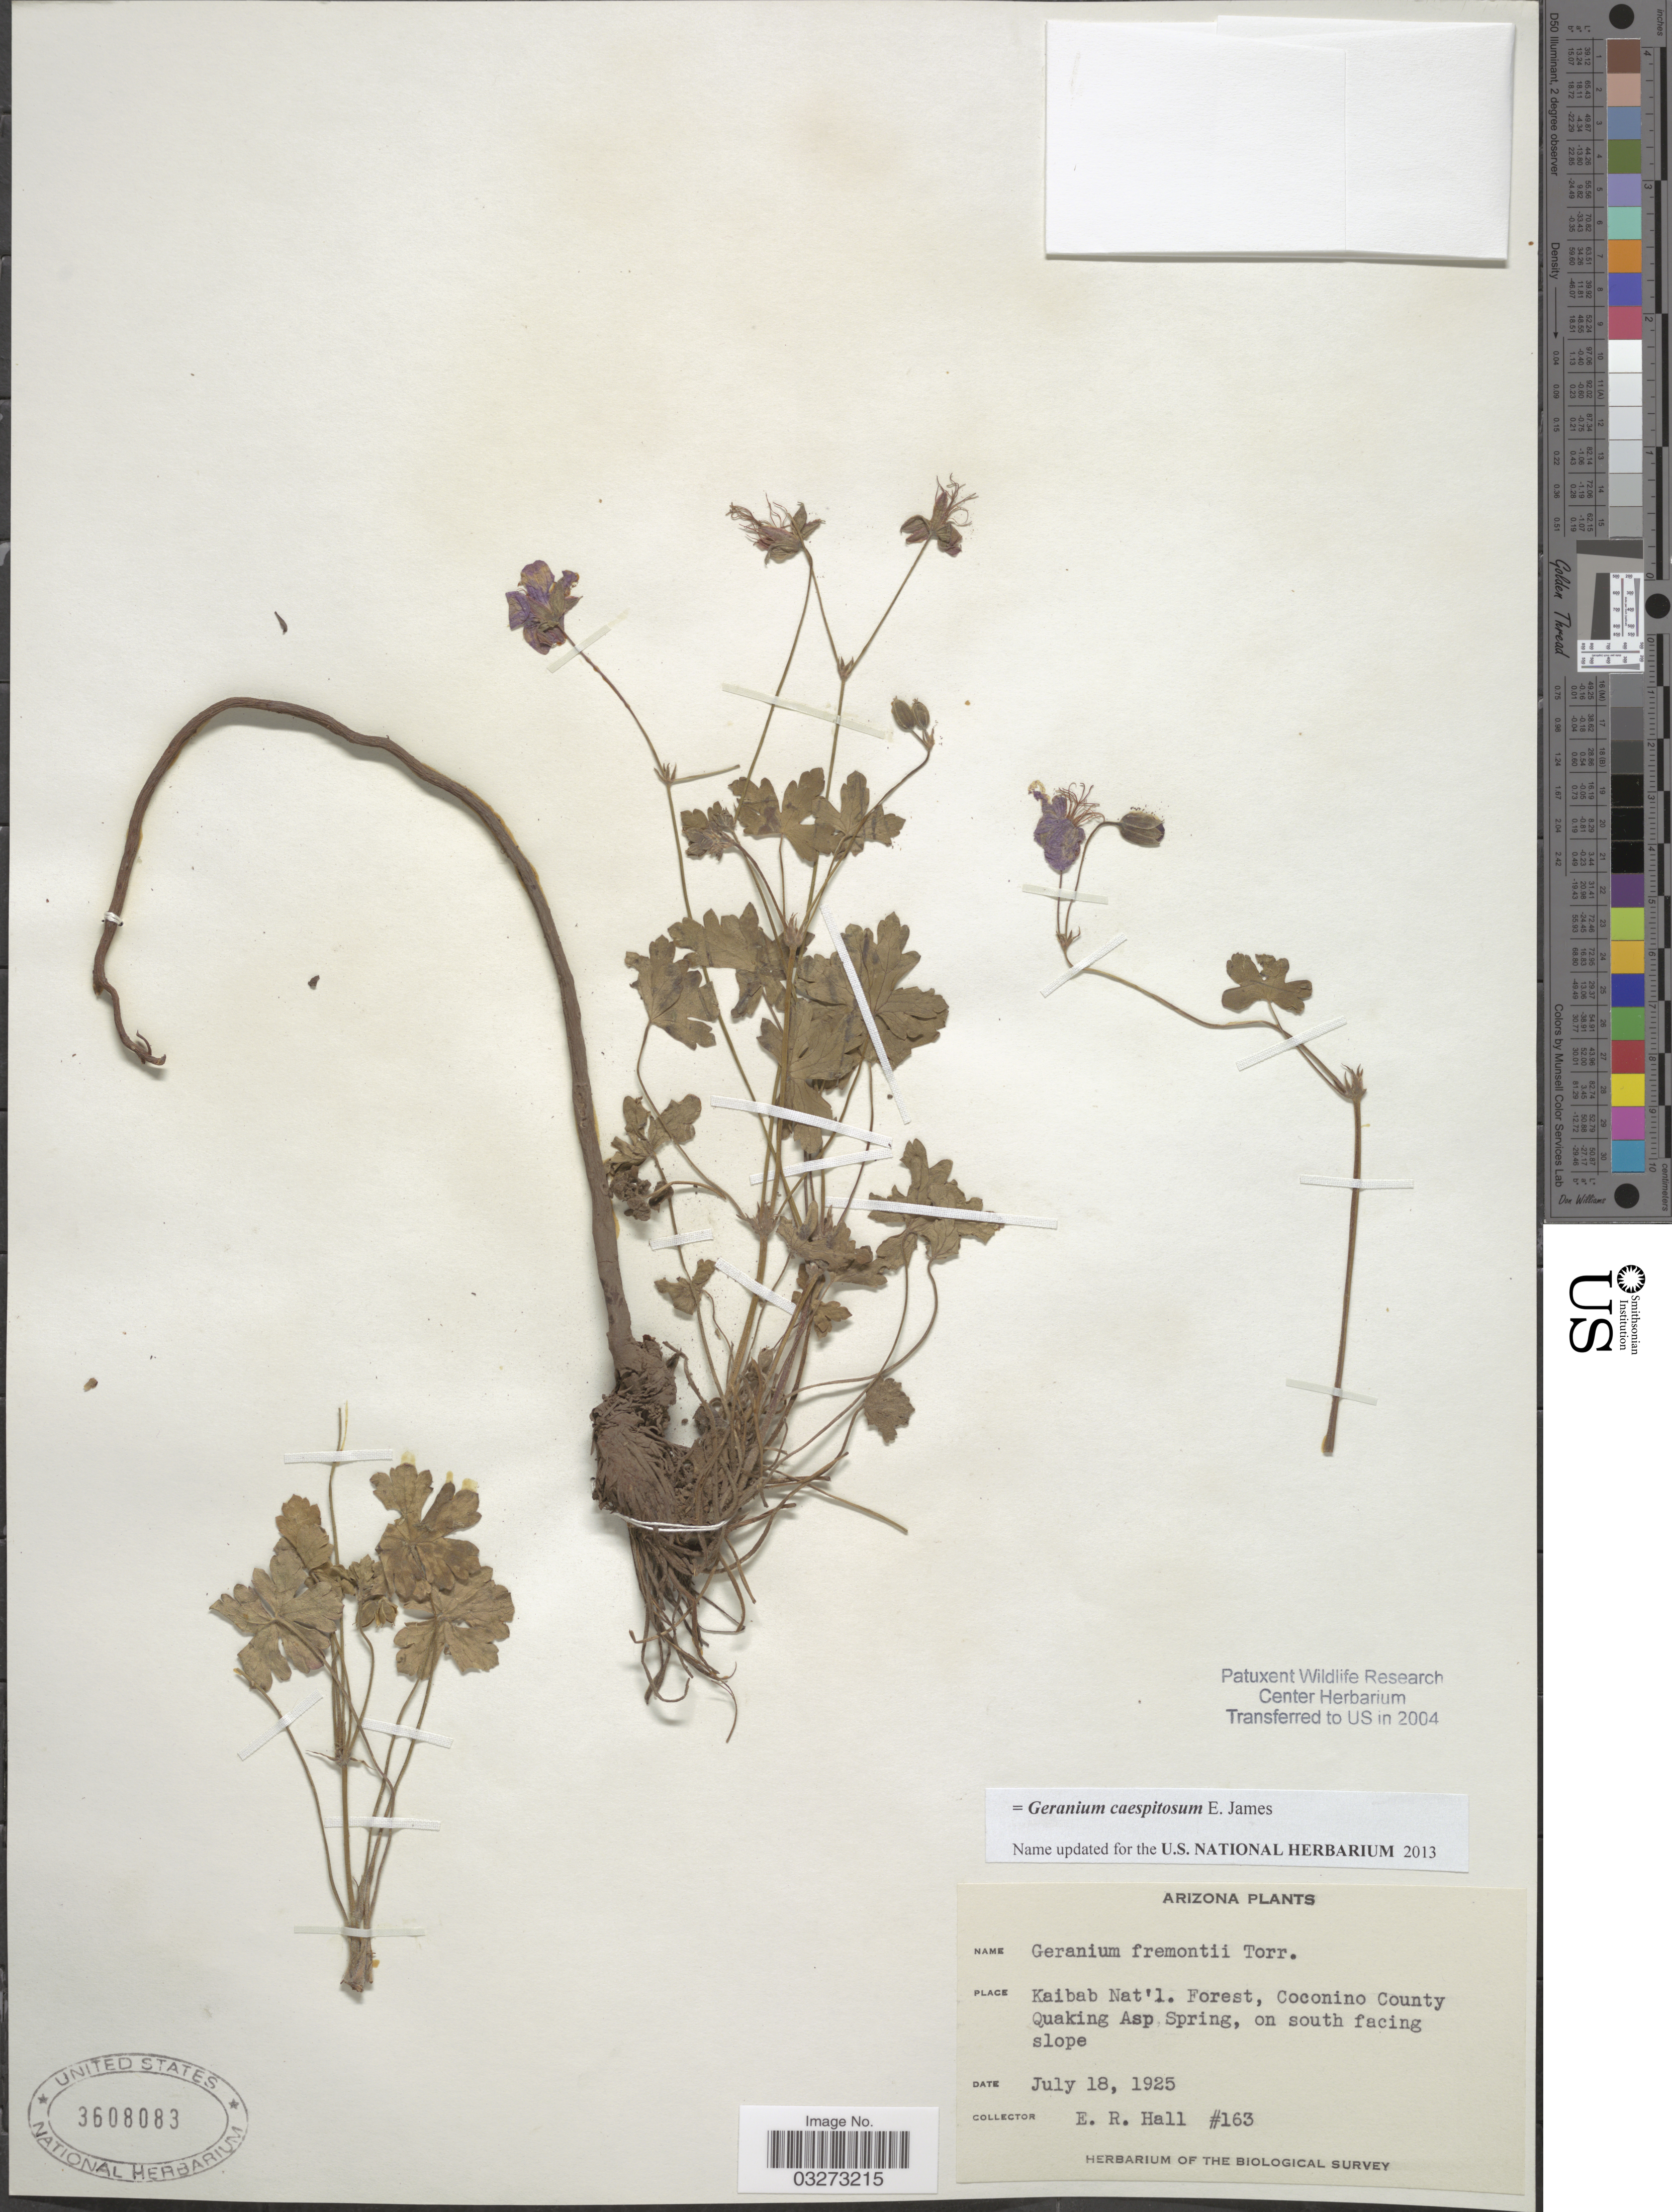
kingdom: Plantae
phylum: Tracheophyta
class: Magnoliopsida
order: Geraniales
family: Geraniaceae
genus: Geranium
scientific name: Geranium caespitosum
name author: E. James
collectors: E. Hall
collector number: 163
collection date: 1925-07-18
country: United States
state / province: Arizona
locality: Kaibab Nat'l. Forest, Coconino County Quaking Asp. Spring, on south facing slope.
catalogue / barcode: US 3608083